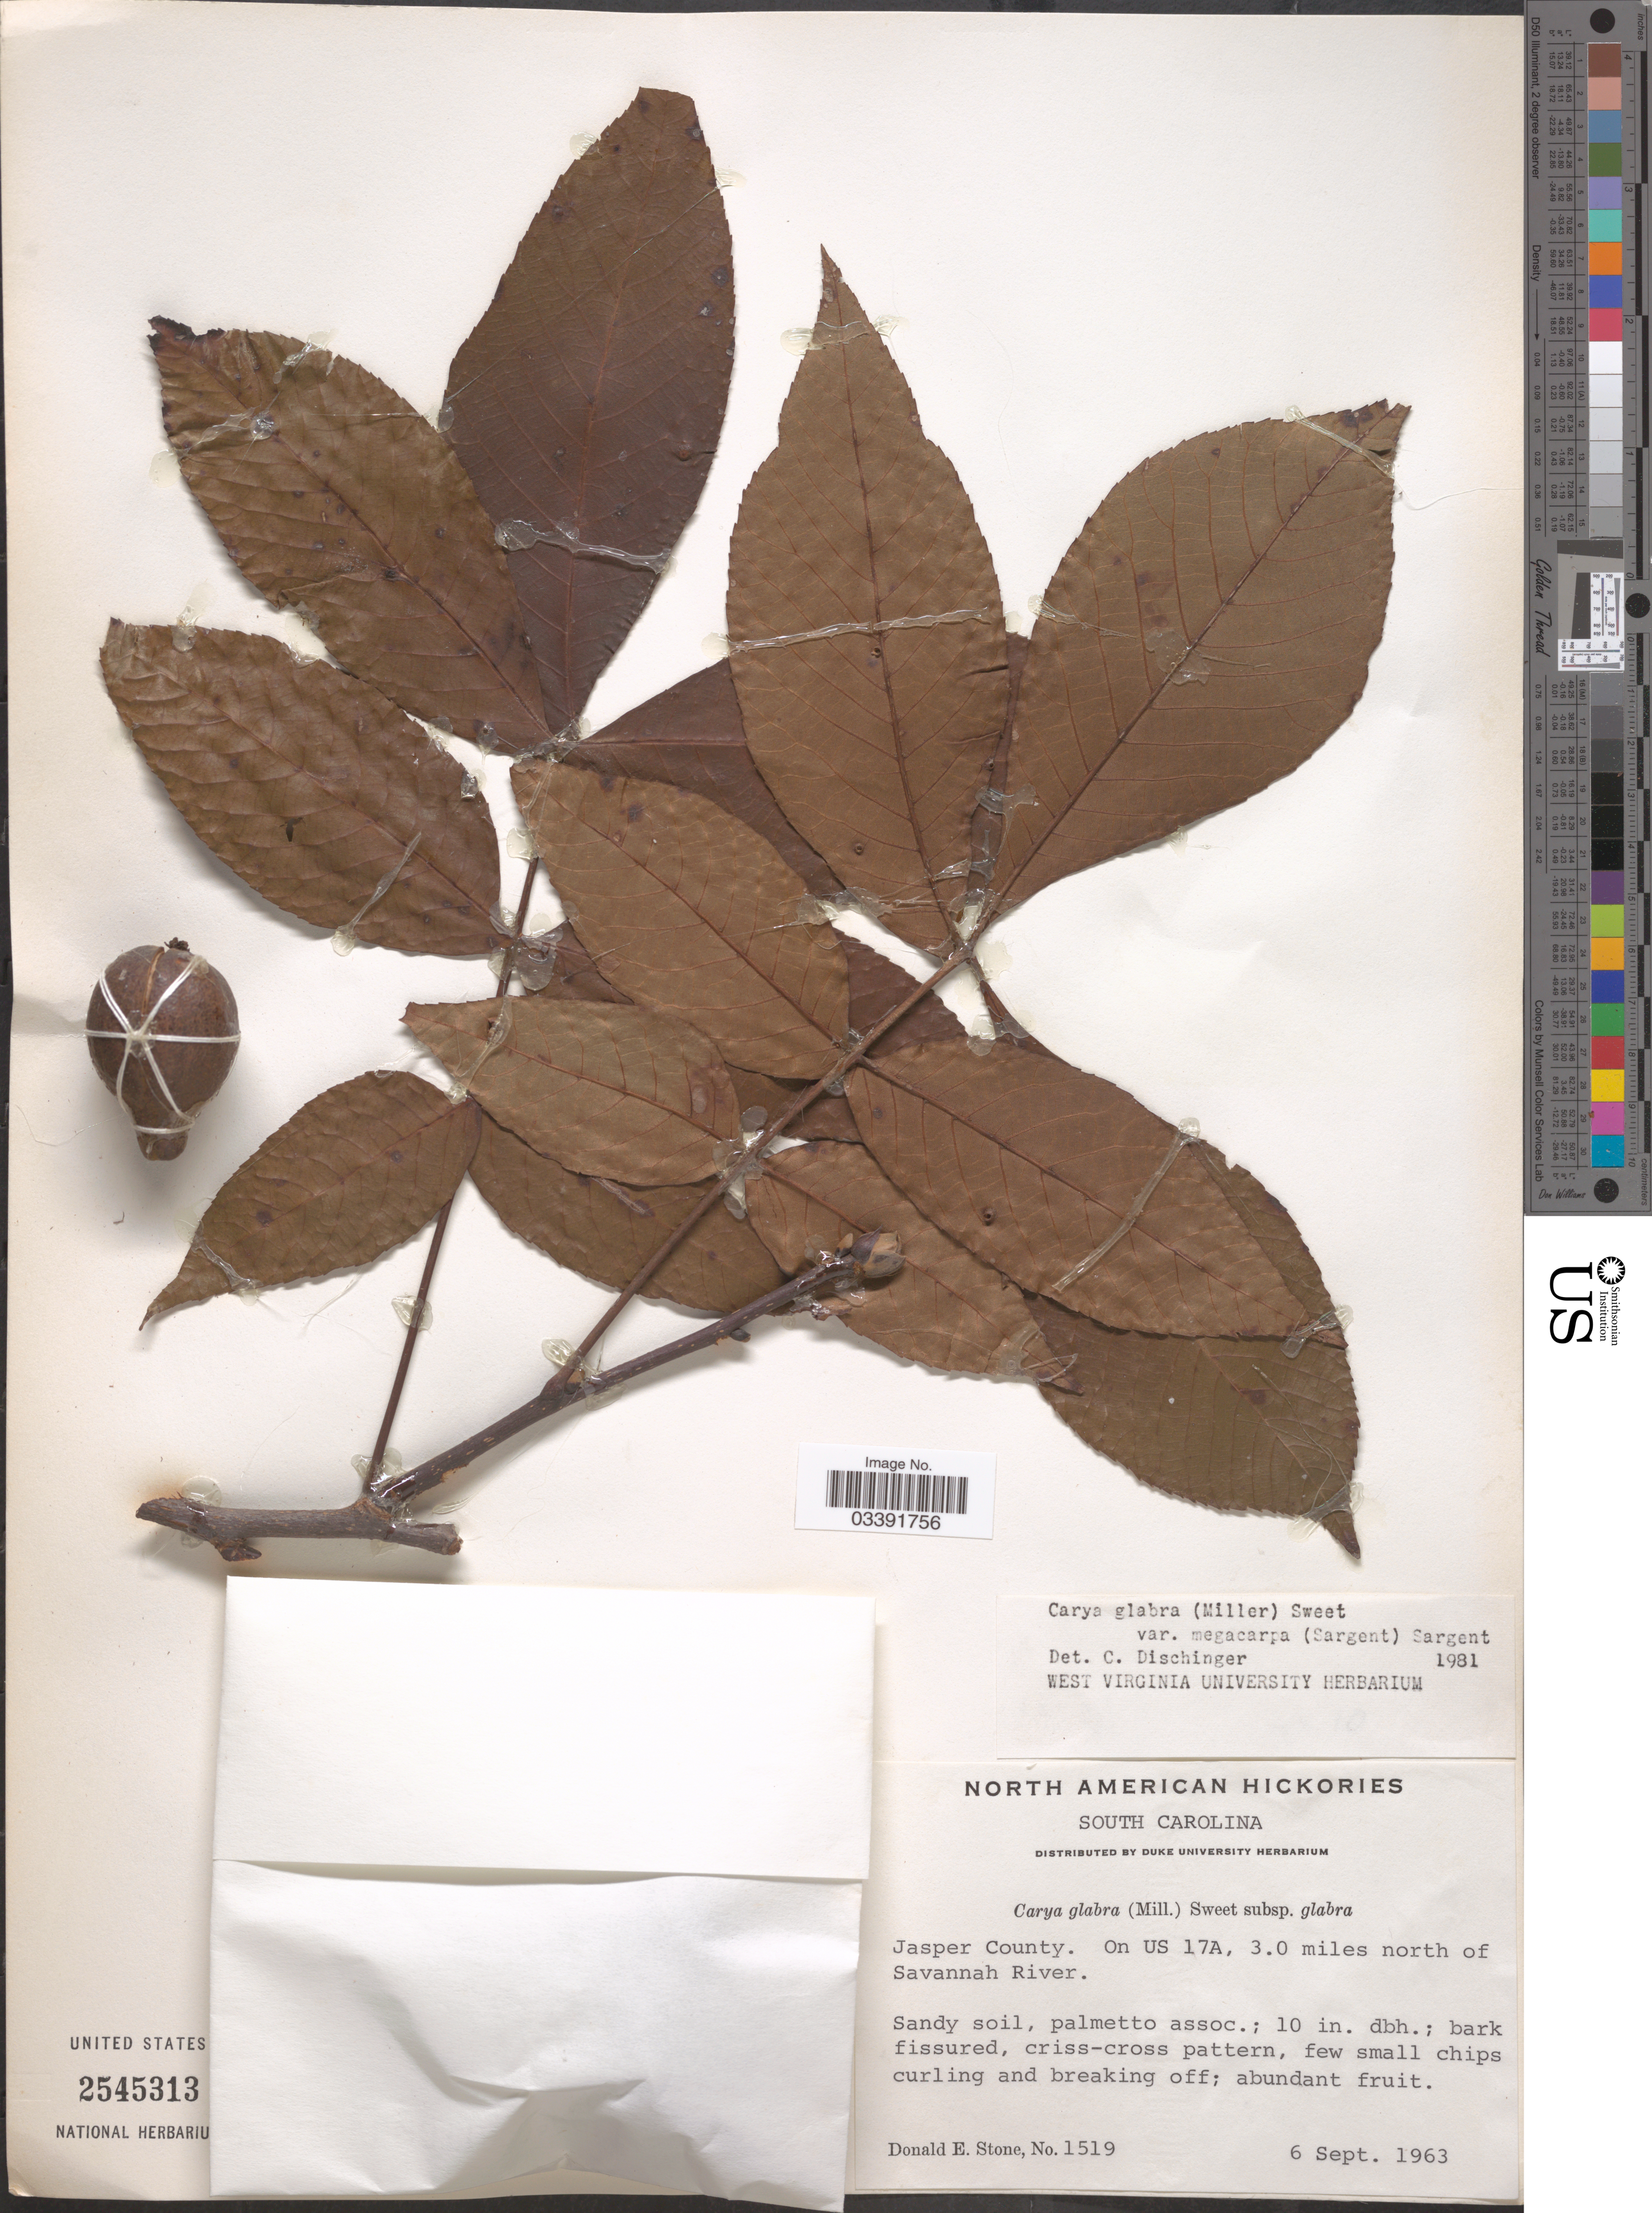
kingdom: Plantae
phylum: Tracheophyta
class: Magnoliopsida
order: Fagales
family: Juglandaceae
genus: Carya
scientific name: Carya glabra var. megacarpa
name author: (Sarg.) Sarg.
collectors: D. Stone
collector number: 1519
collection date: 1963-09-06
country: United States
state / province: South Carolina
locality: Jasper County. On US 17A, 3.0 miles north of Savannah River.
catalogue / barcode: US 2545313